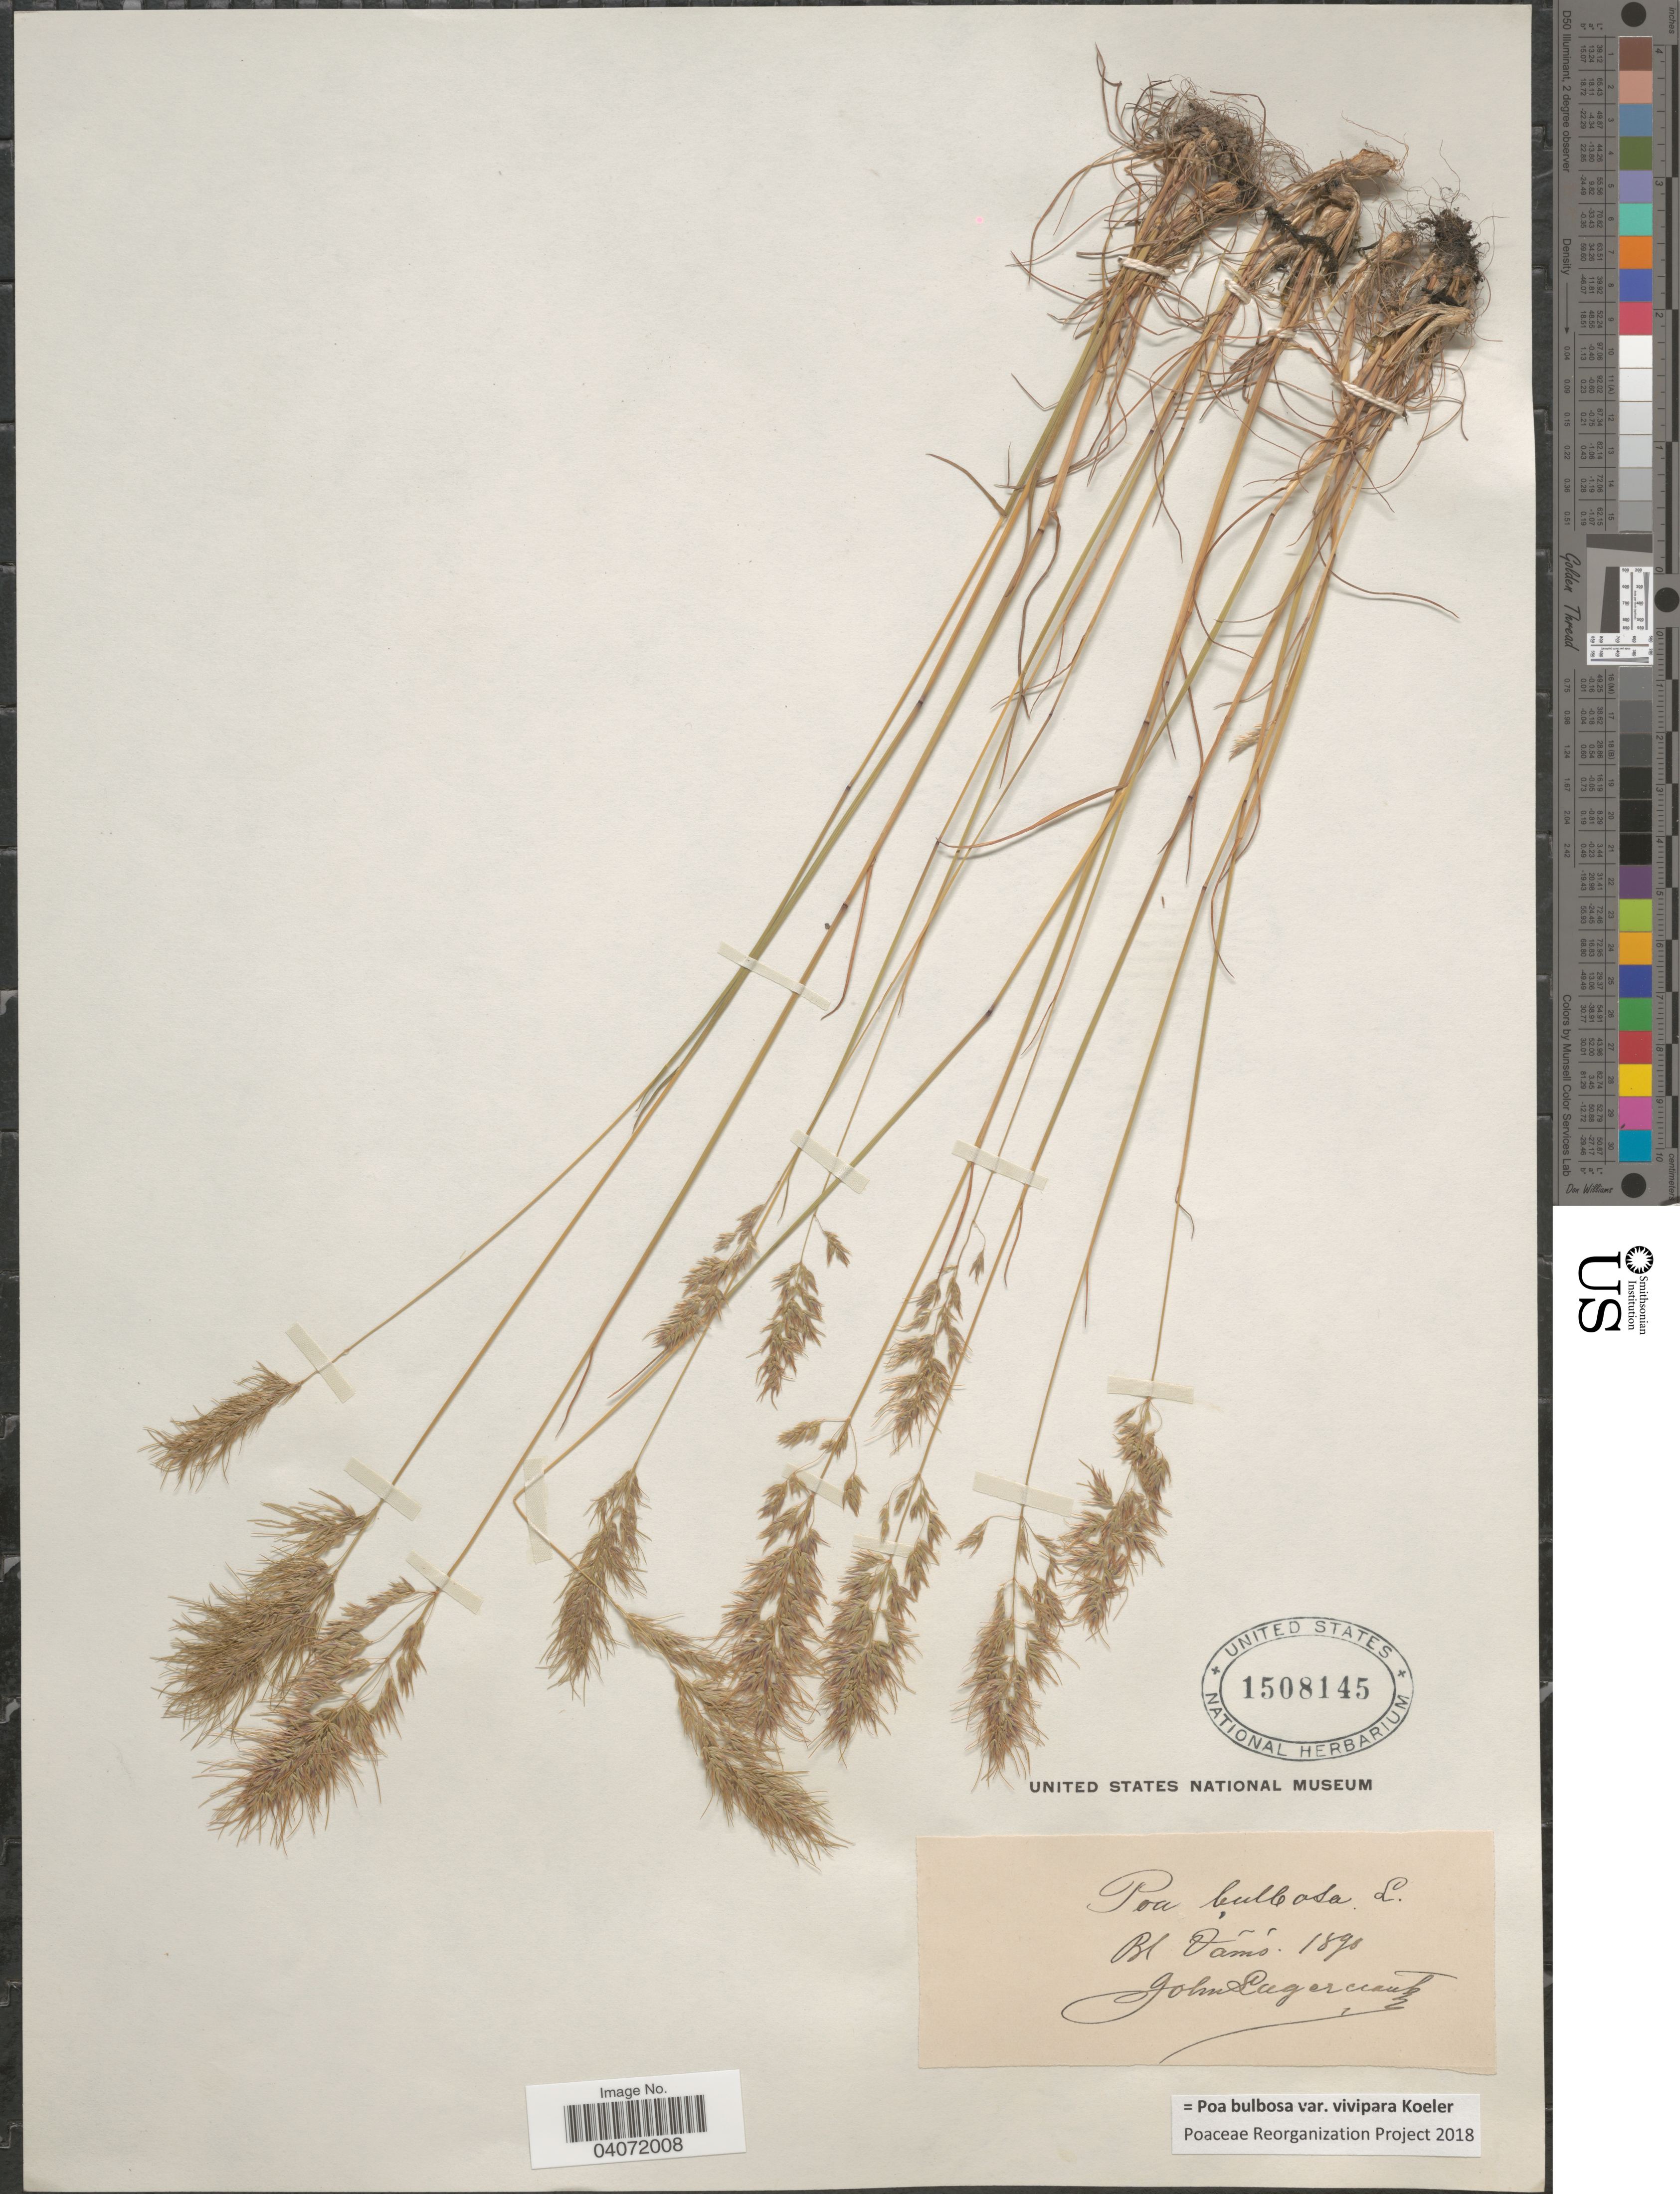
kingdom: Plantae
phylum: Tracheophyta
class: Liliopsida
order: Poales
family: Poaceae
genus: Poa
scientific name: Poa bulbosa subsp. bulbosa var. vivipara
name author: Koeler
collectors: J. Lagercrantz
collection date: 1893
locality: Bl Dams.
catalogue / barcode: US 1508145